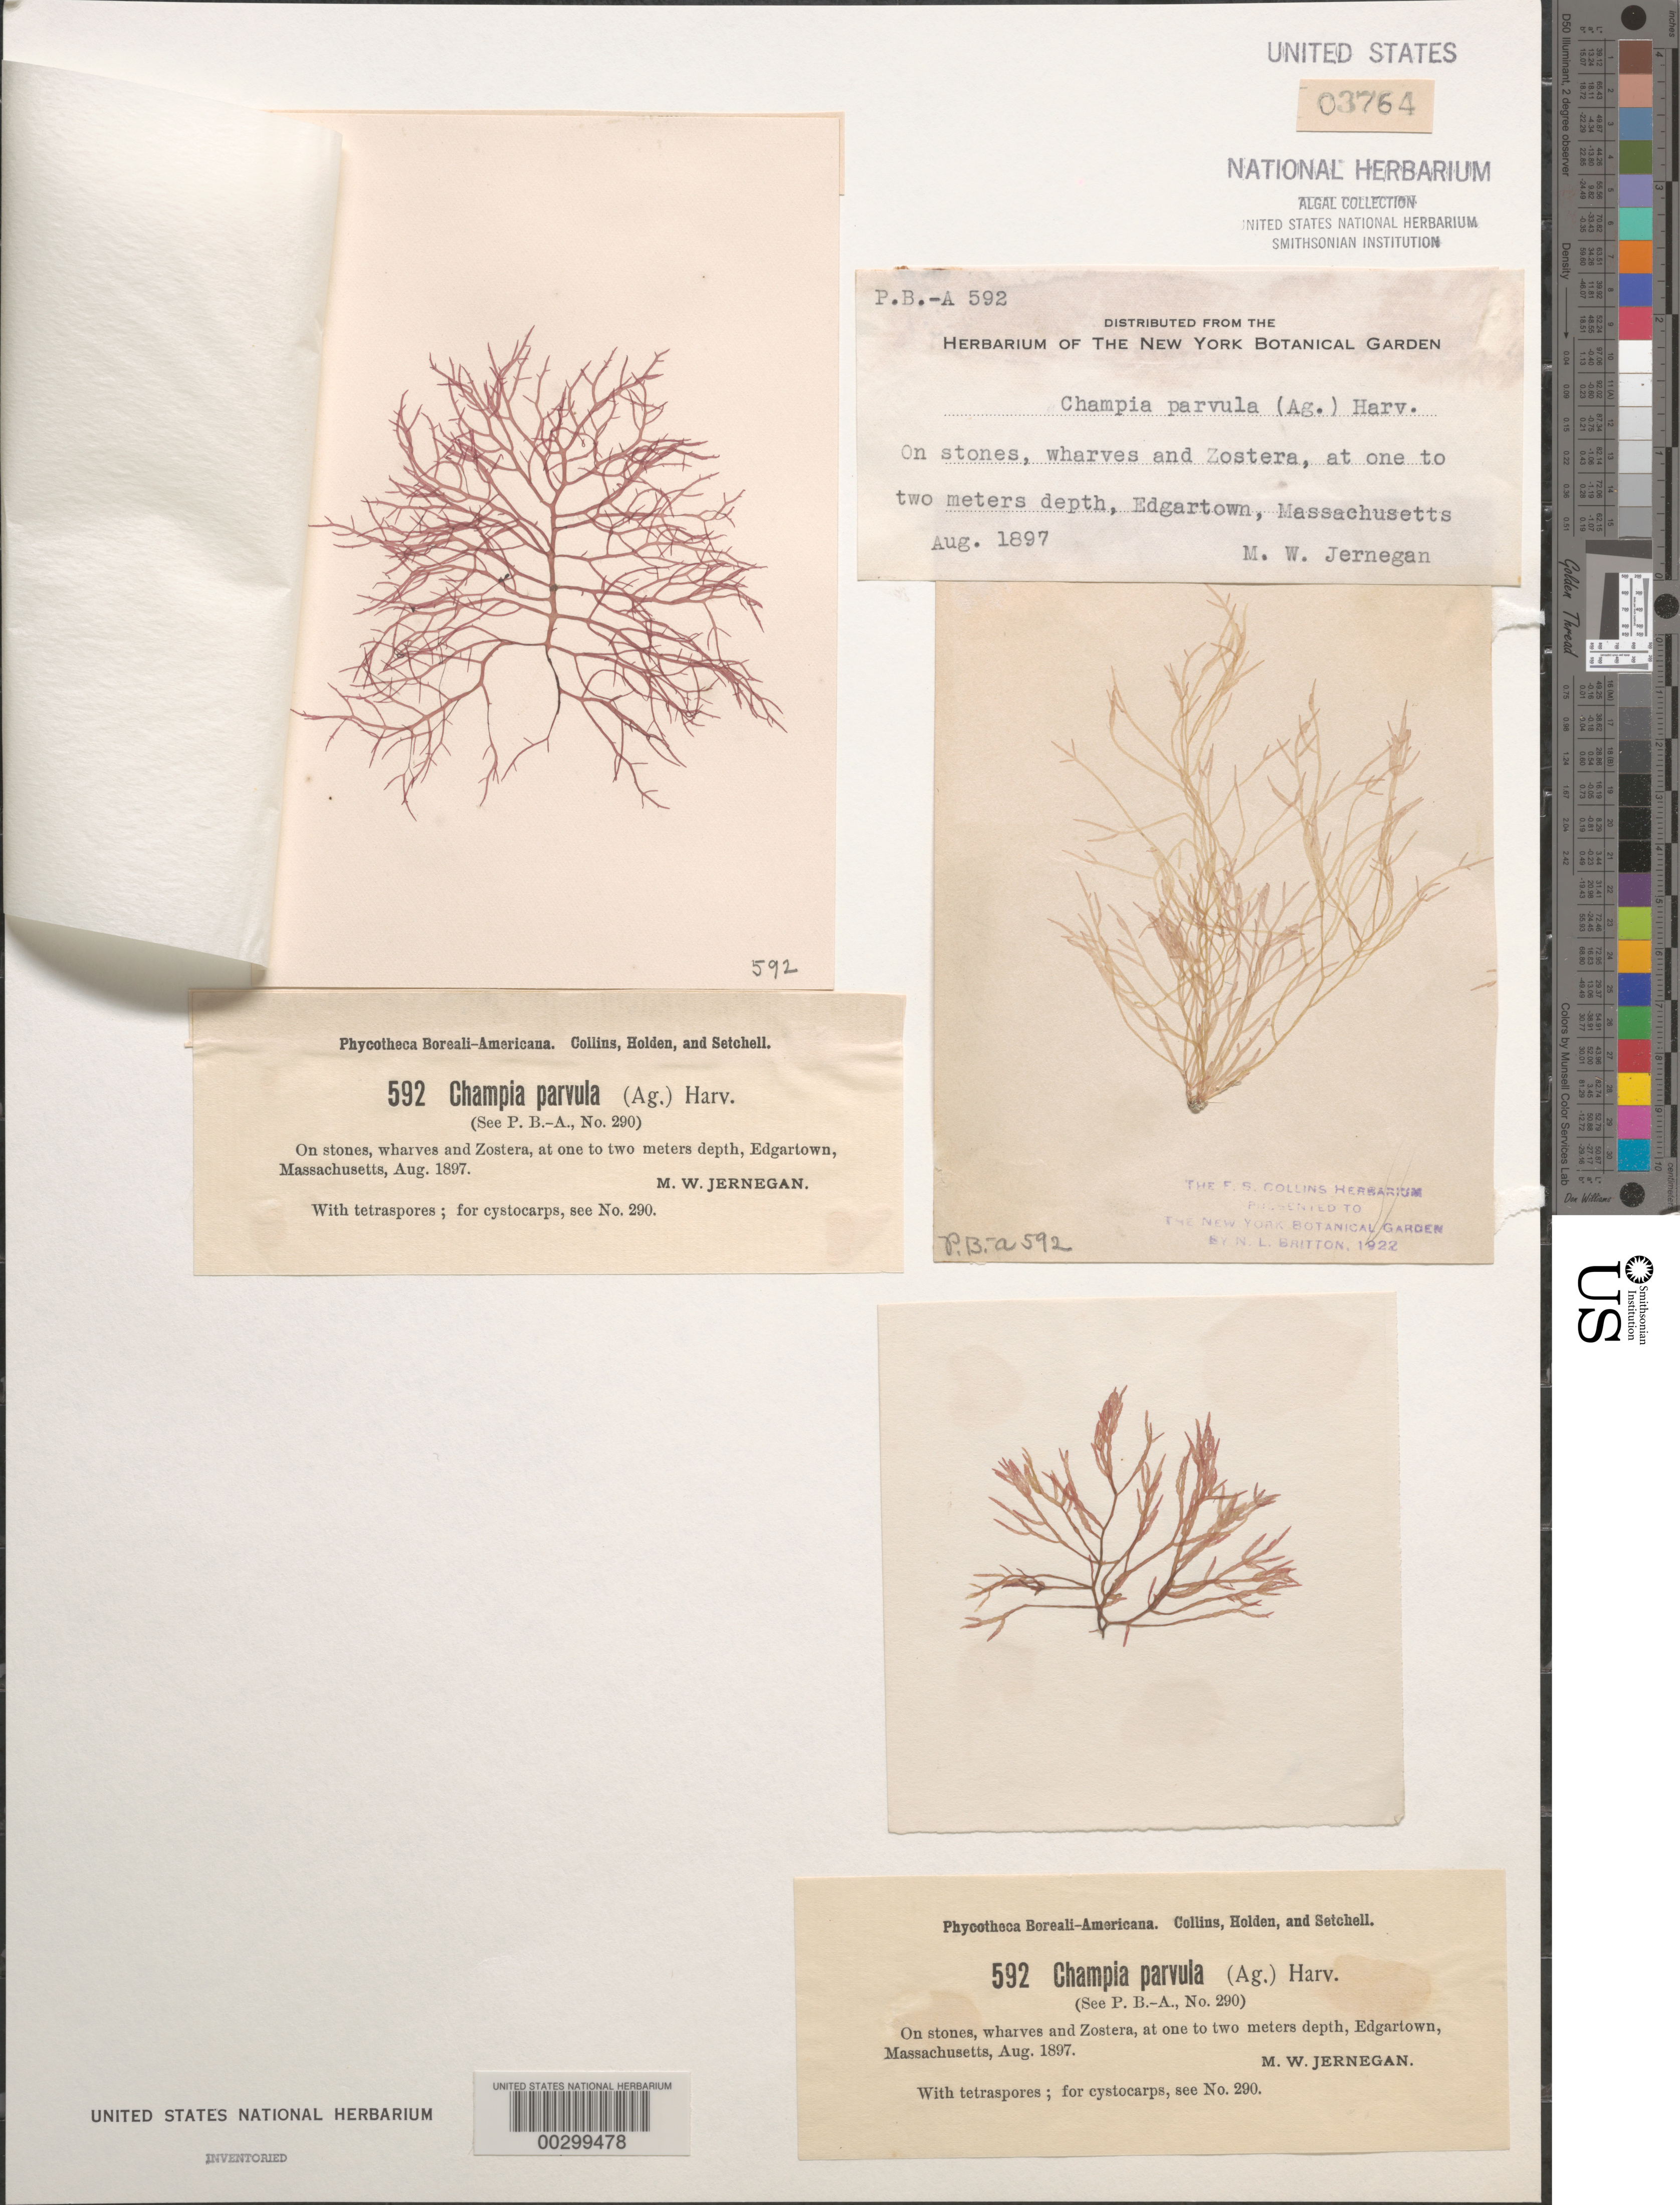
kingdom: Plantae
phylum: Rhodophyta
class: Florideophyceae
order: Rhodymeniales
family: Champiaceae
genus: Champia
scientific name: Champia farlowii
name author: M. K. Griffith et al.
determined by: Ballentine, D. L.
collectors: M. Jernegan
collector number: PB-A 592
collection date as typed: Aug 1897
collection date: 1897-08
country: United States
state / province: Massachusetts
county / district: Dukes County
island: Martha's Vineyard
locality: Edgartown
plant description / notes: Collins, Holden & Setchell, Phycotheca Boreali-Americana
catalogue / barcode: US 3764